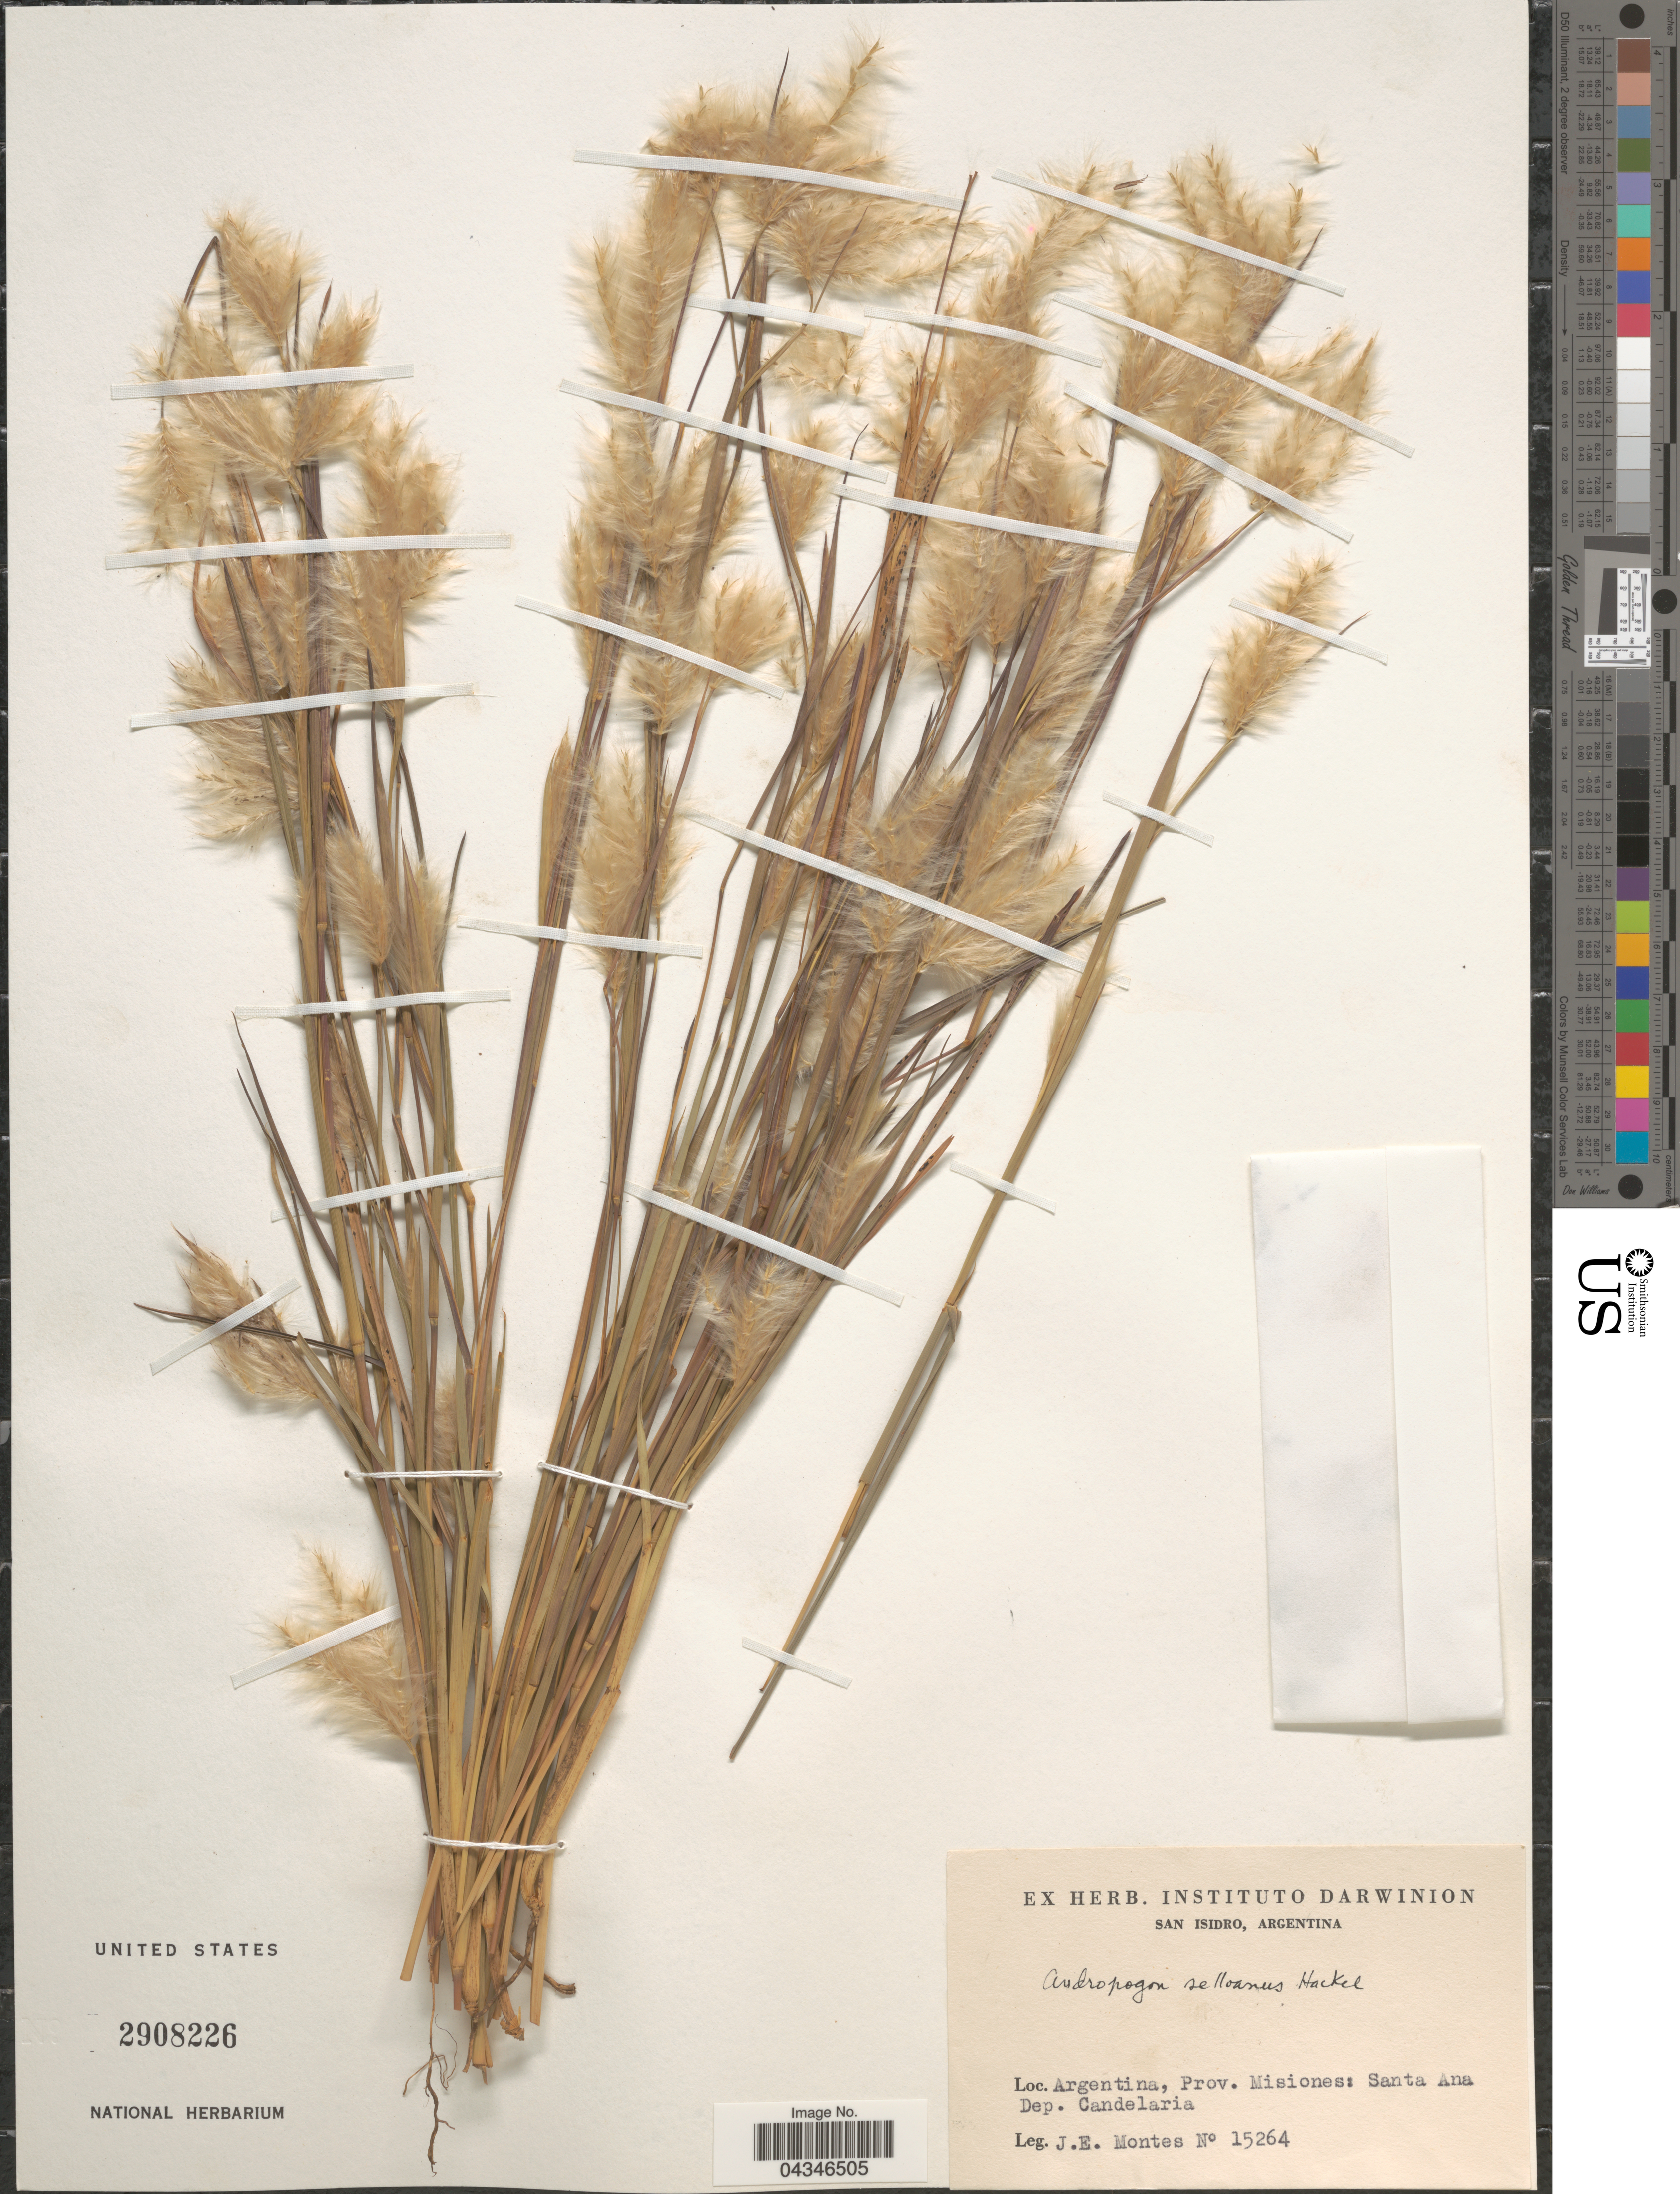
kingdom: Plantae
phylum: Tracheophyta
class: Liliopsida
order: Poales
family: Poaceae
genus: Andropogon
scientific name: Andropogon selloanus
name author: (Hack.) Hack.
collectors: J. E. Montes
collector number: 15264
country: Argentina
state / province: Misiones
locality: Santa Ana. Dep. Candelaria.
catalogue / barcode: US 2908226